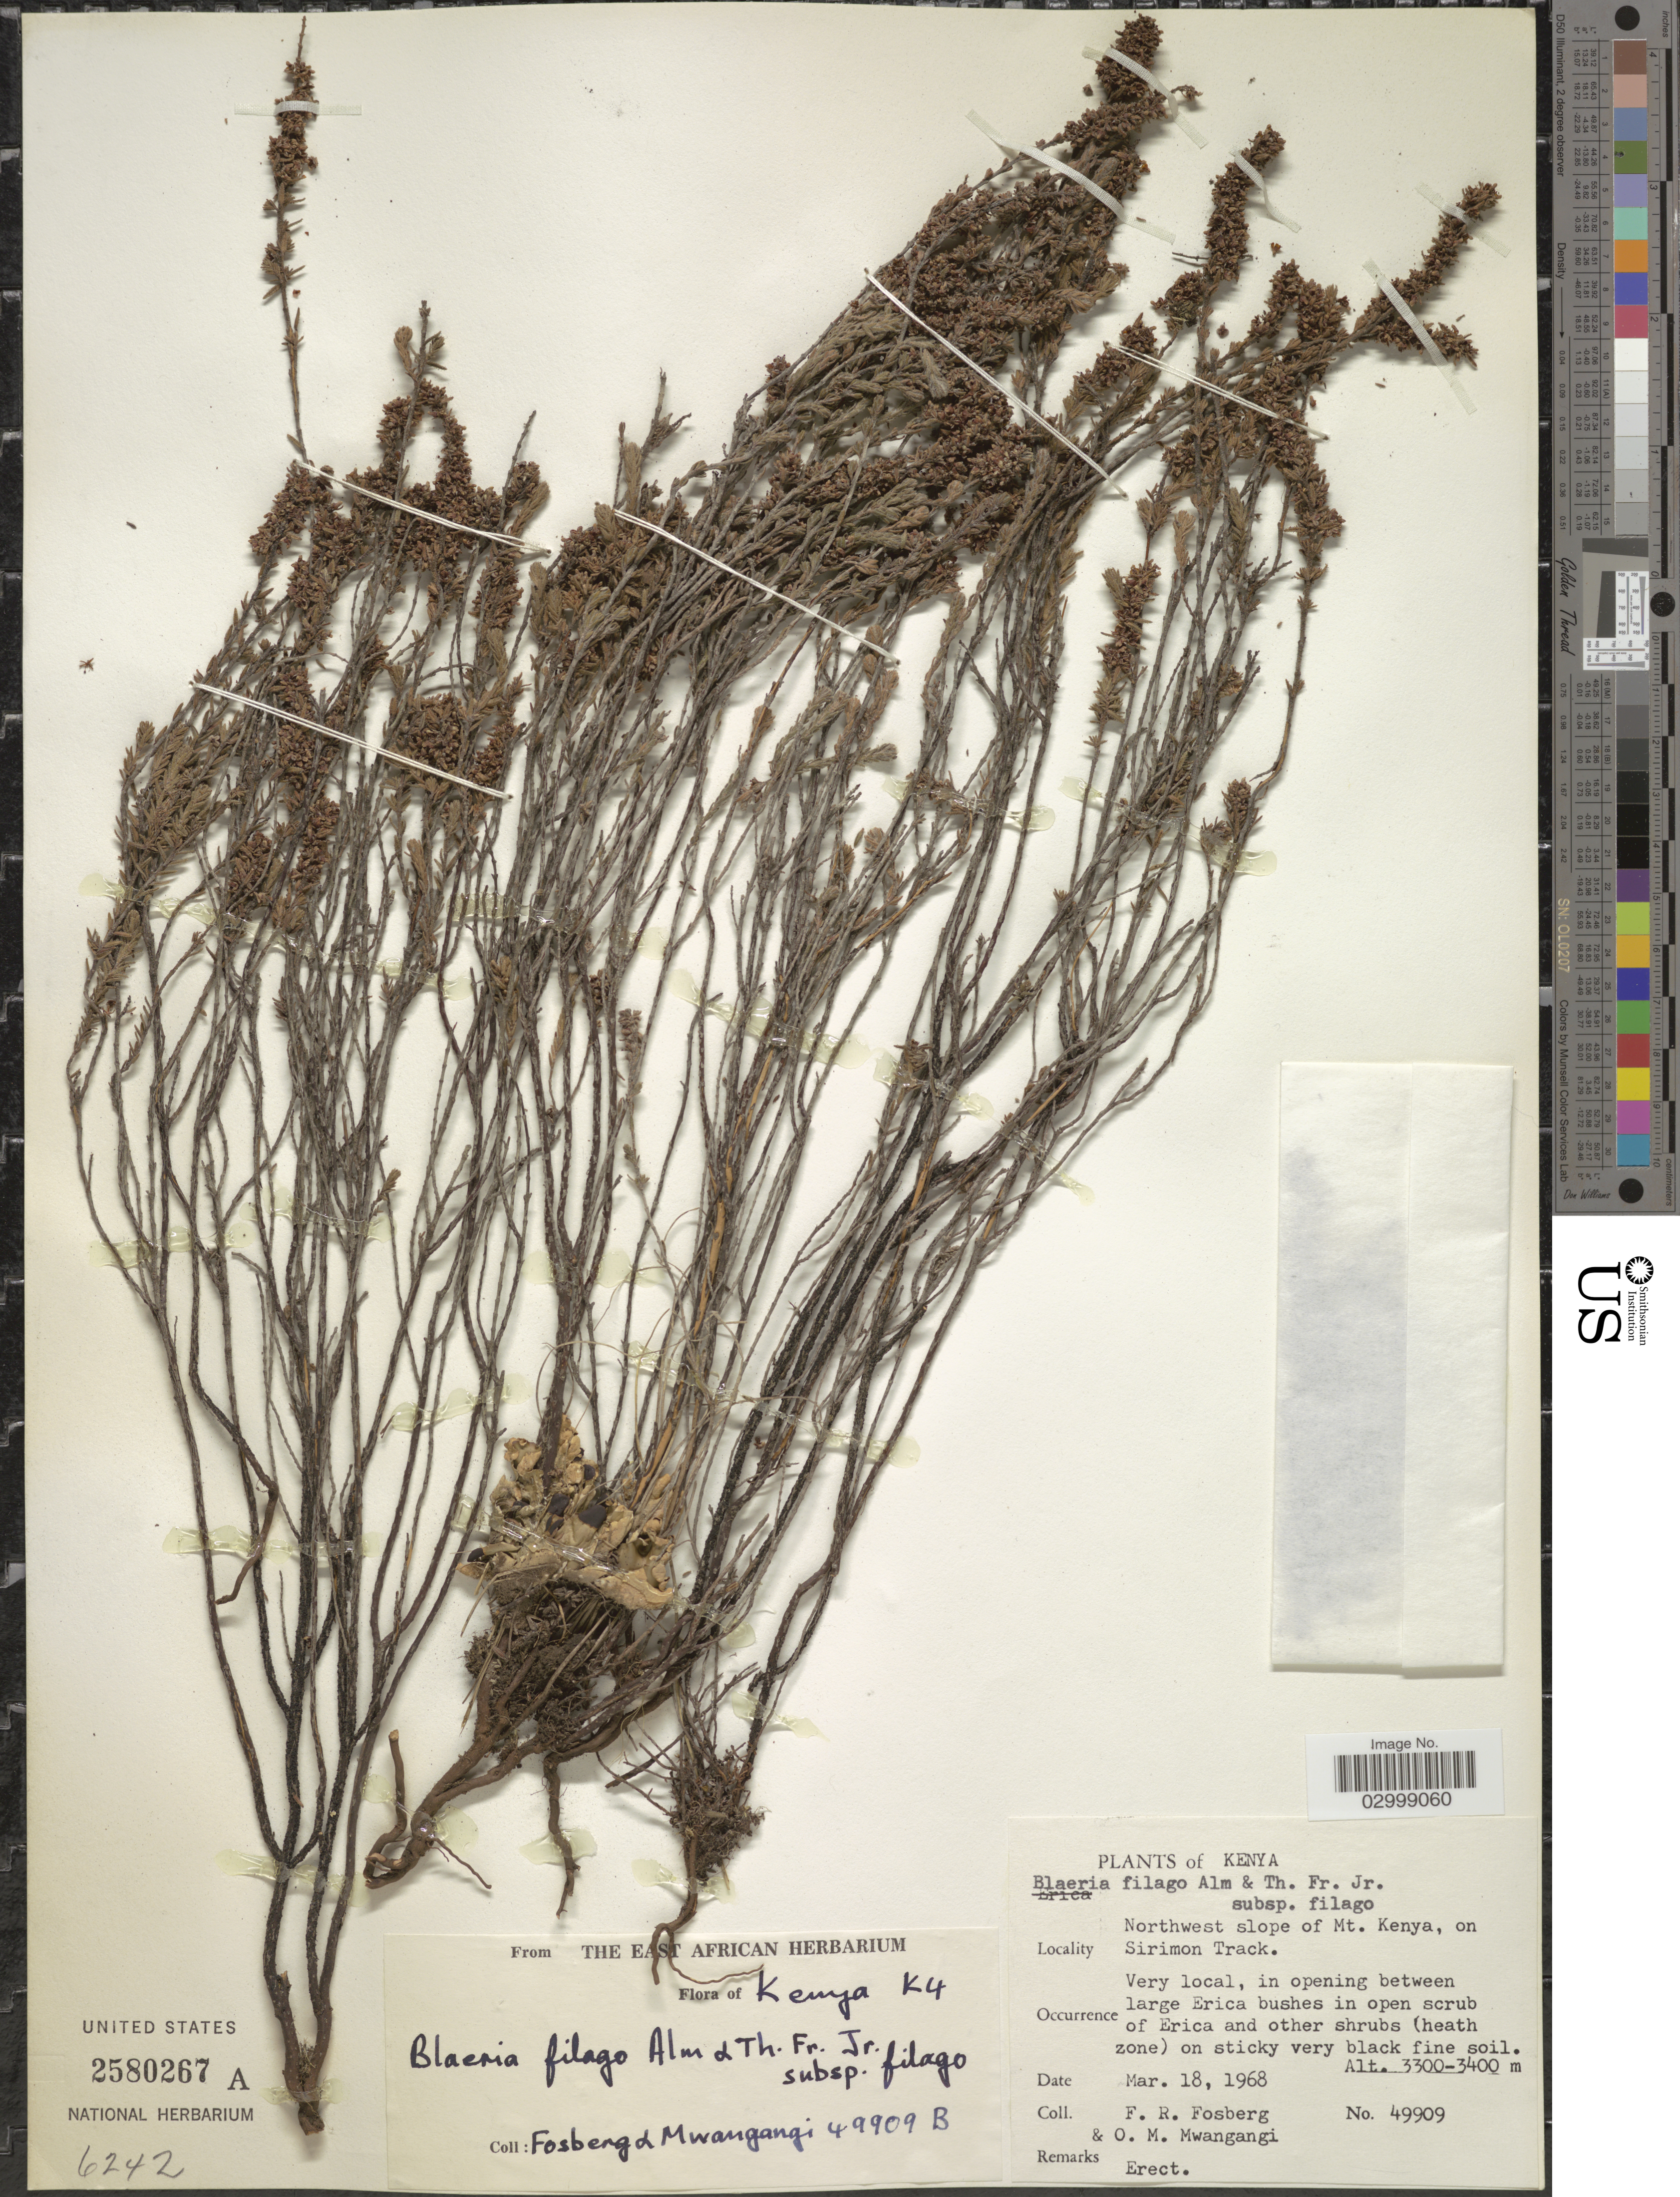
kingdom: Plantae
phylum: Tracheophyta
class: Magnoliopsida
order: Ericales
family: Ericaceae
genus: Blaeria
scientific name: Blaeria filago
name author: Alm & T.C.E. Fr.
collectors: F. R. Fosberg & O. M. Mwangangi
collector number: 49909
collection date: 1968-03-18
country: Kenya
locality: Northwest slope of Mt. Kenya, on Sirimon Track.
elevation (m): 3300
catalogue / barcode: US 2580267A